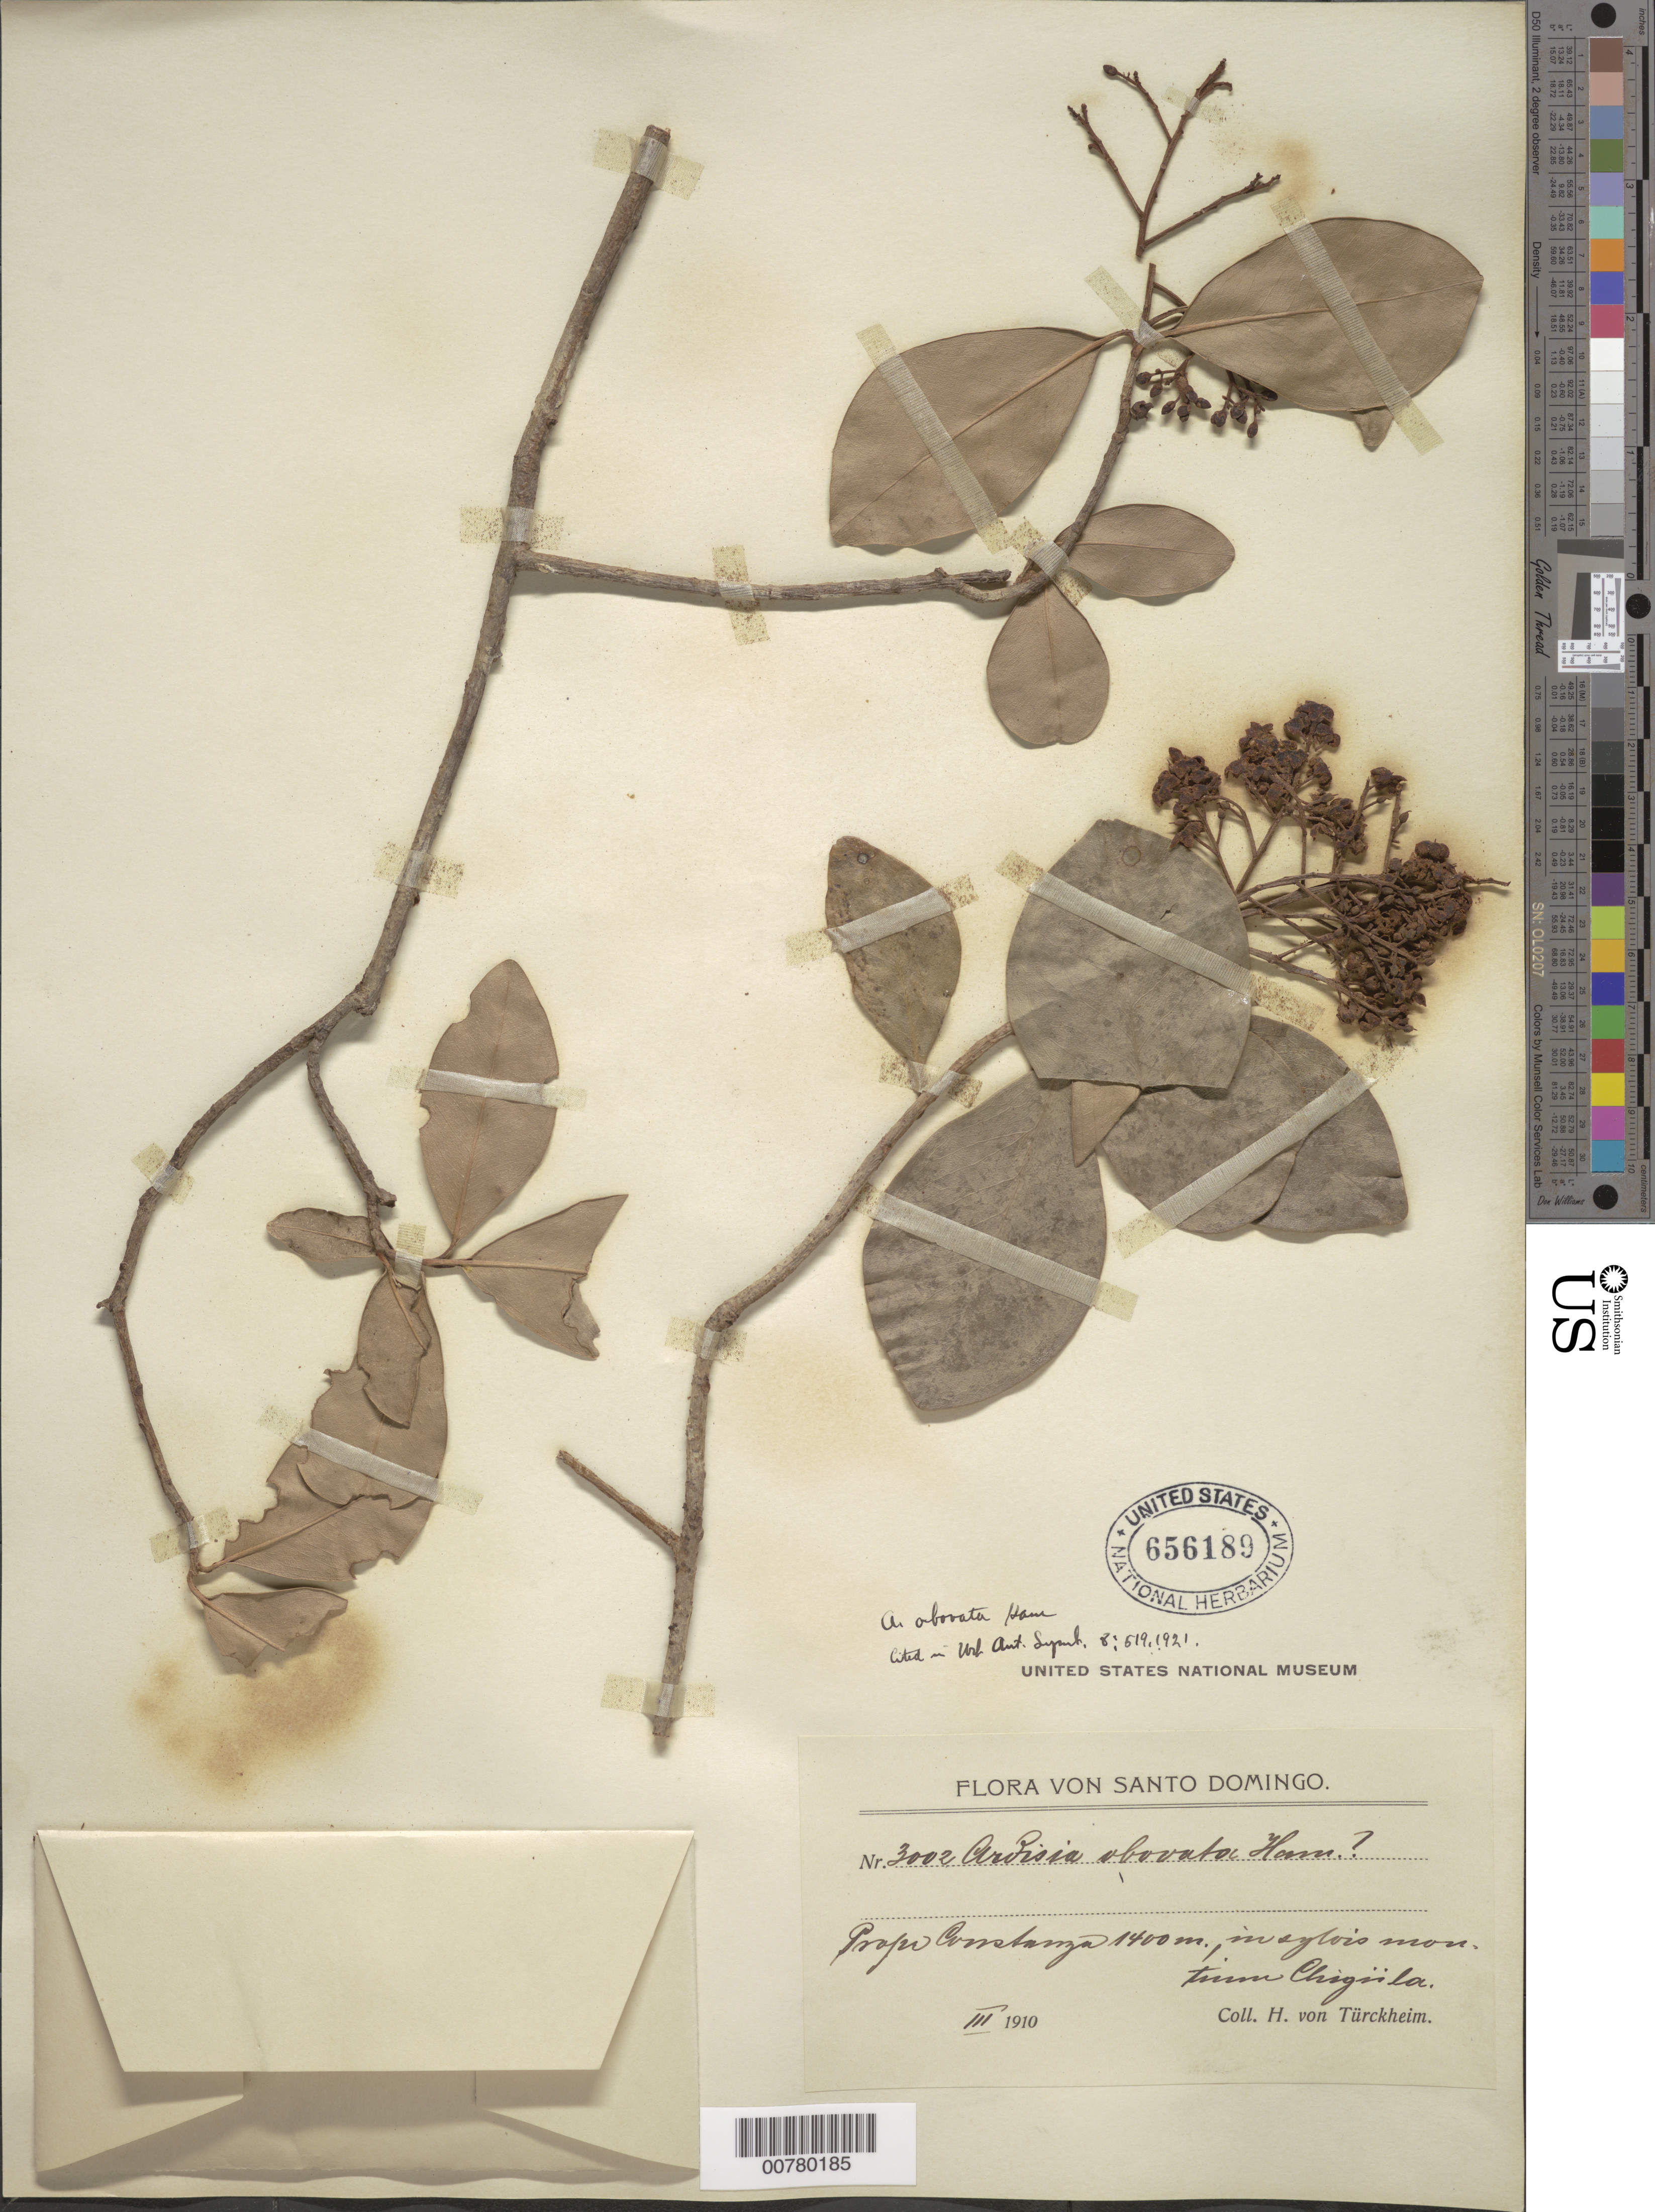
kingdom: Plantae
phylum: Tracheophyta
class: Magnoliopsida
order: Ericales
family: Primulaceae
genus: Ardisia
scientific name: Ardisia obovata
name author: Desv. ex Ham.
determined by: Urban, Ignatz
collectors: H. von Türckheim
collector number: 3002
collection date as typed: Mar 1910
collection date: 1910-03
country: Dominican Republic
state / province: La Vega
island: Hispaniola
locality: Constanza, montium Chiguila.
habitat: In sylvis montium.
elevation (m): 1400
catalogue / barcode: US 656189